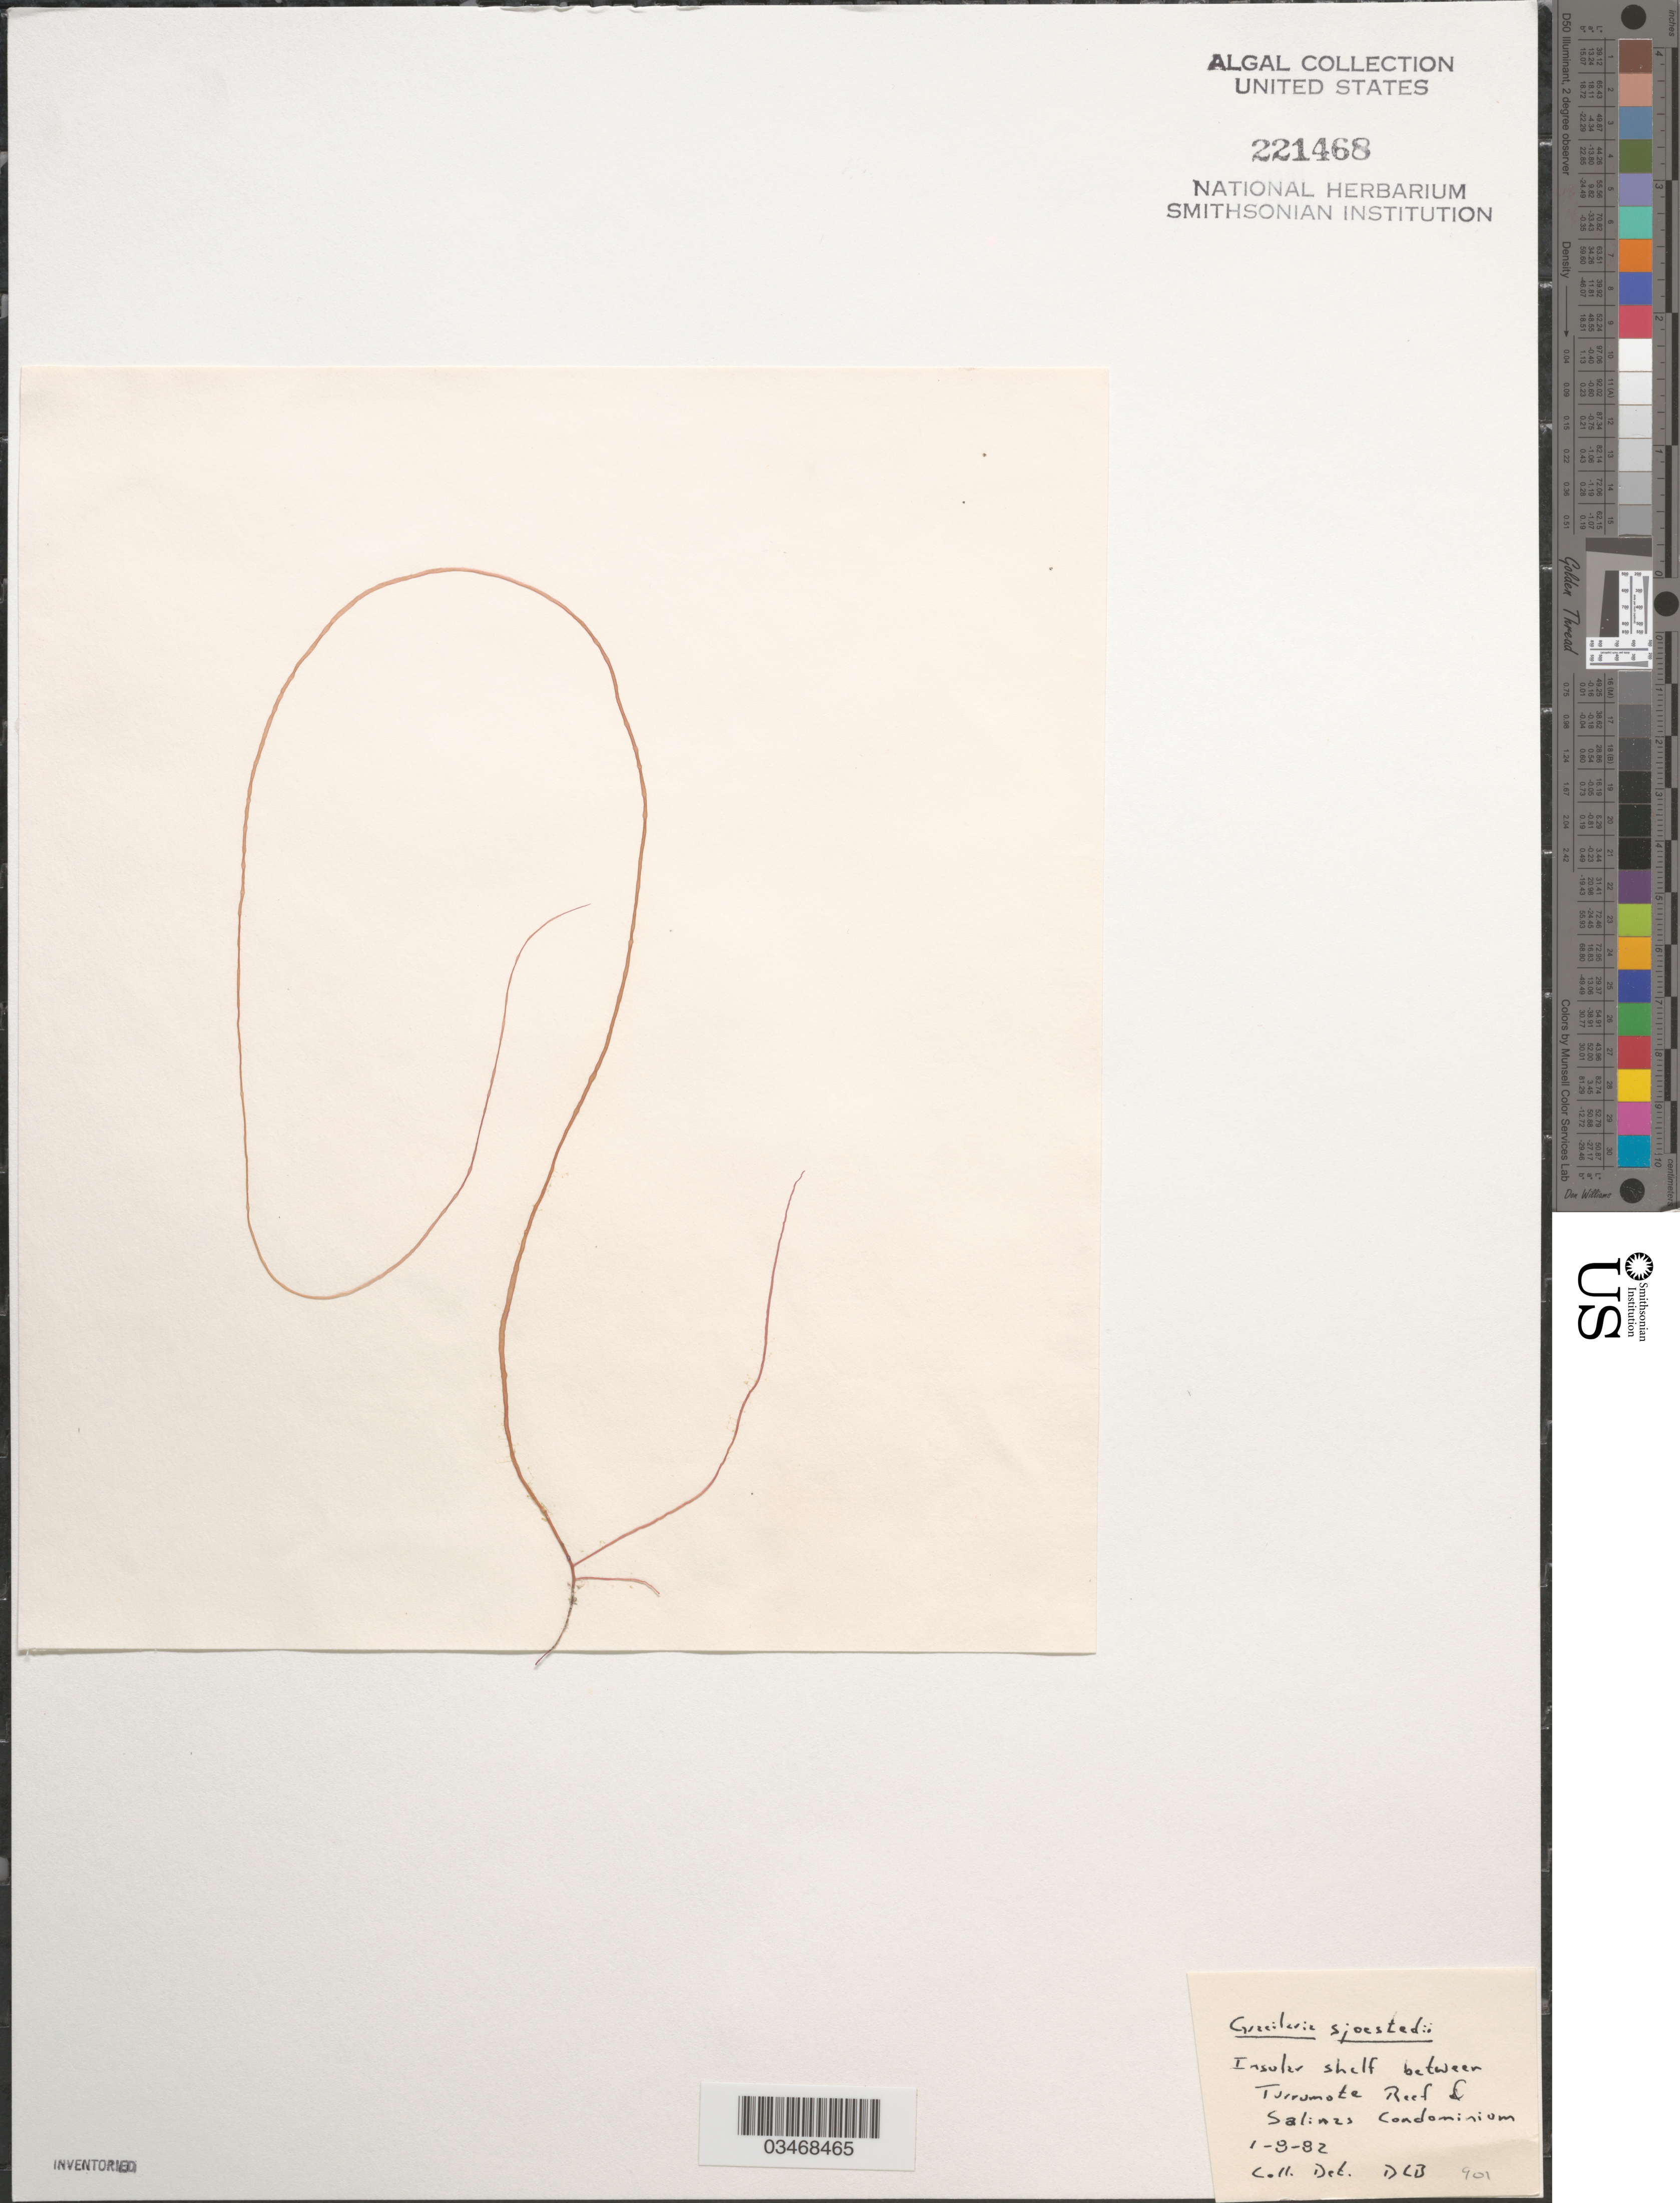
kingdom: Plantae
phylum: Rhodophyta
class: Florideophyceae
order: Gracilariales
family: Gracilariaceae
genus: Gracilariopsis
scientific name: Gracilariopsis andersonii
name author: (Grunow) E.Y. Dawson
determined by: Ballantine, D. L.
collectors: D.L. Ballantine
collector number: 901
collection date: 1982-01-08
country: Puerto Rico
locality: Insular shelf between Turrumote Reef & Salinas Condominium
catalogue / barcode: US 221468